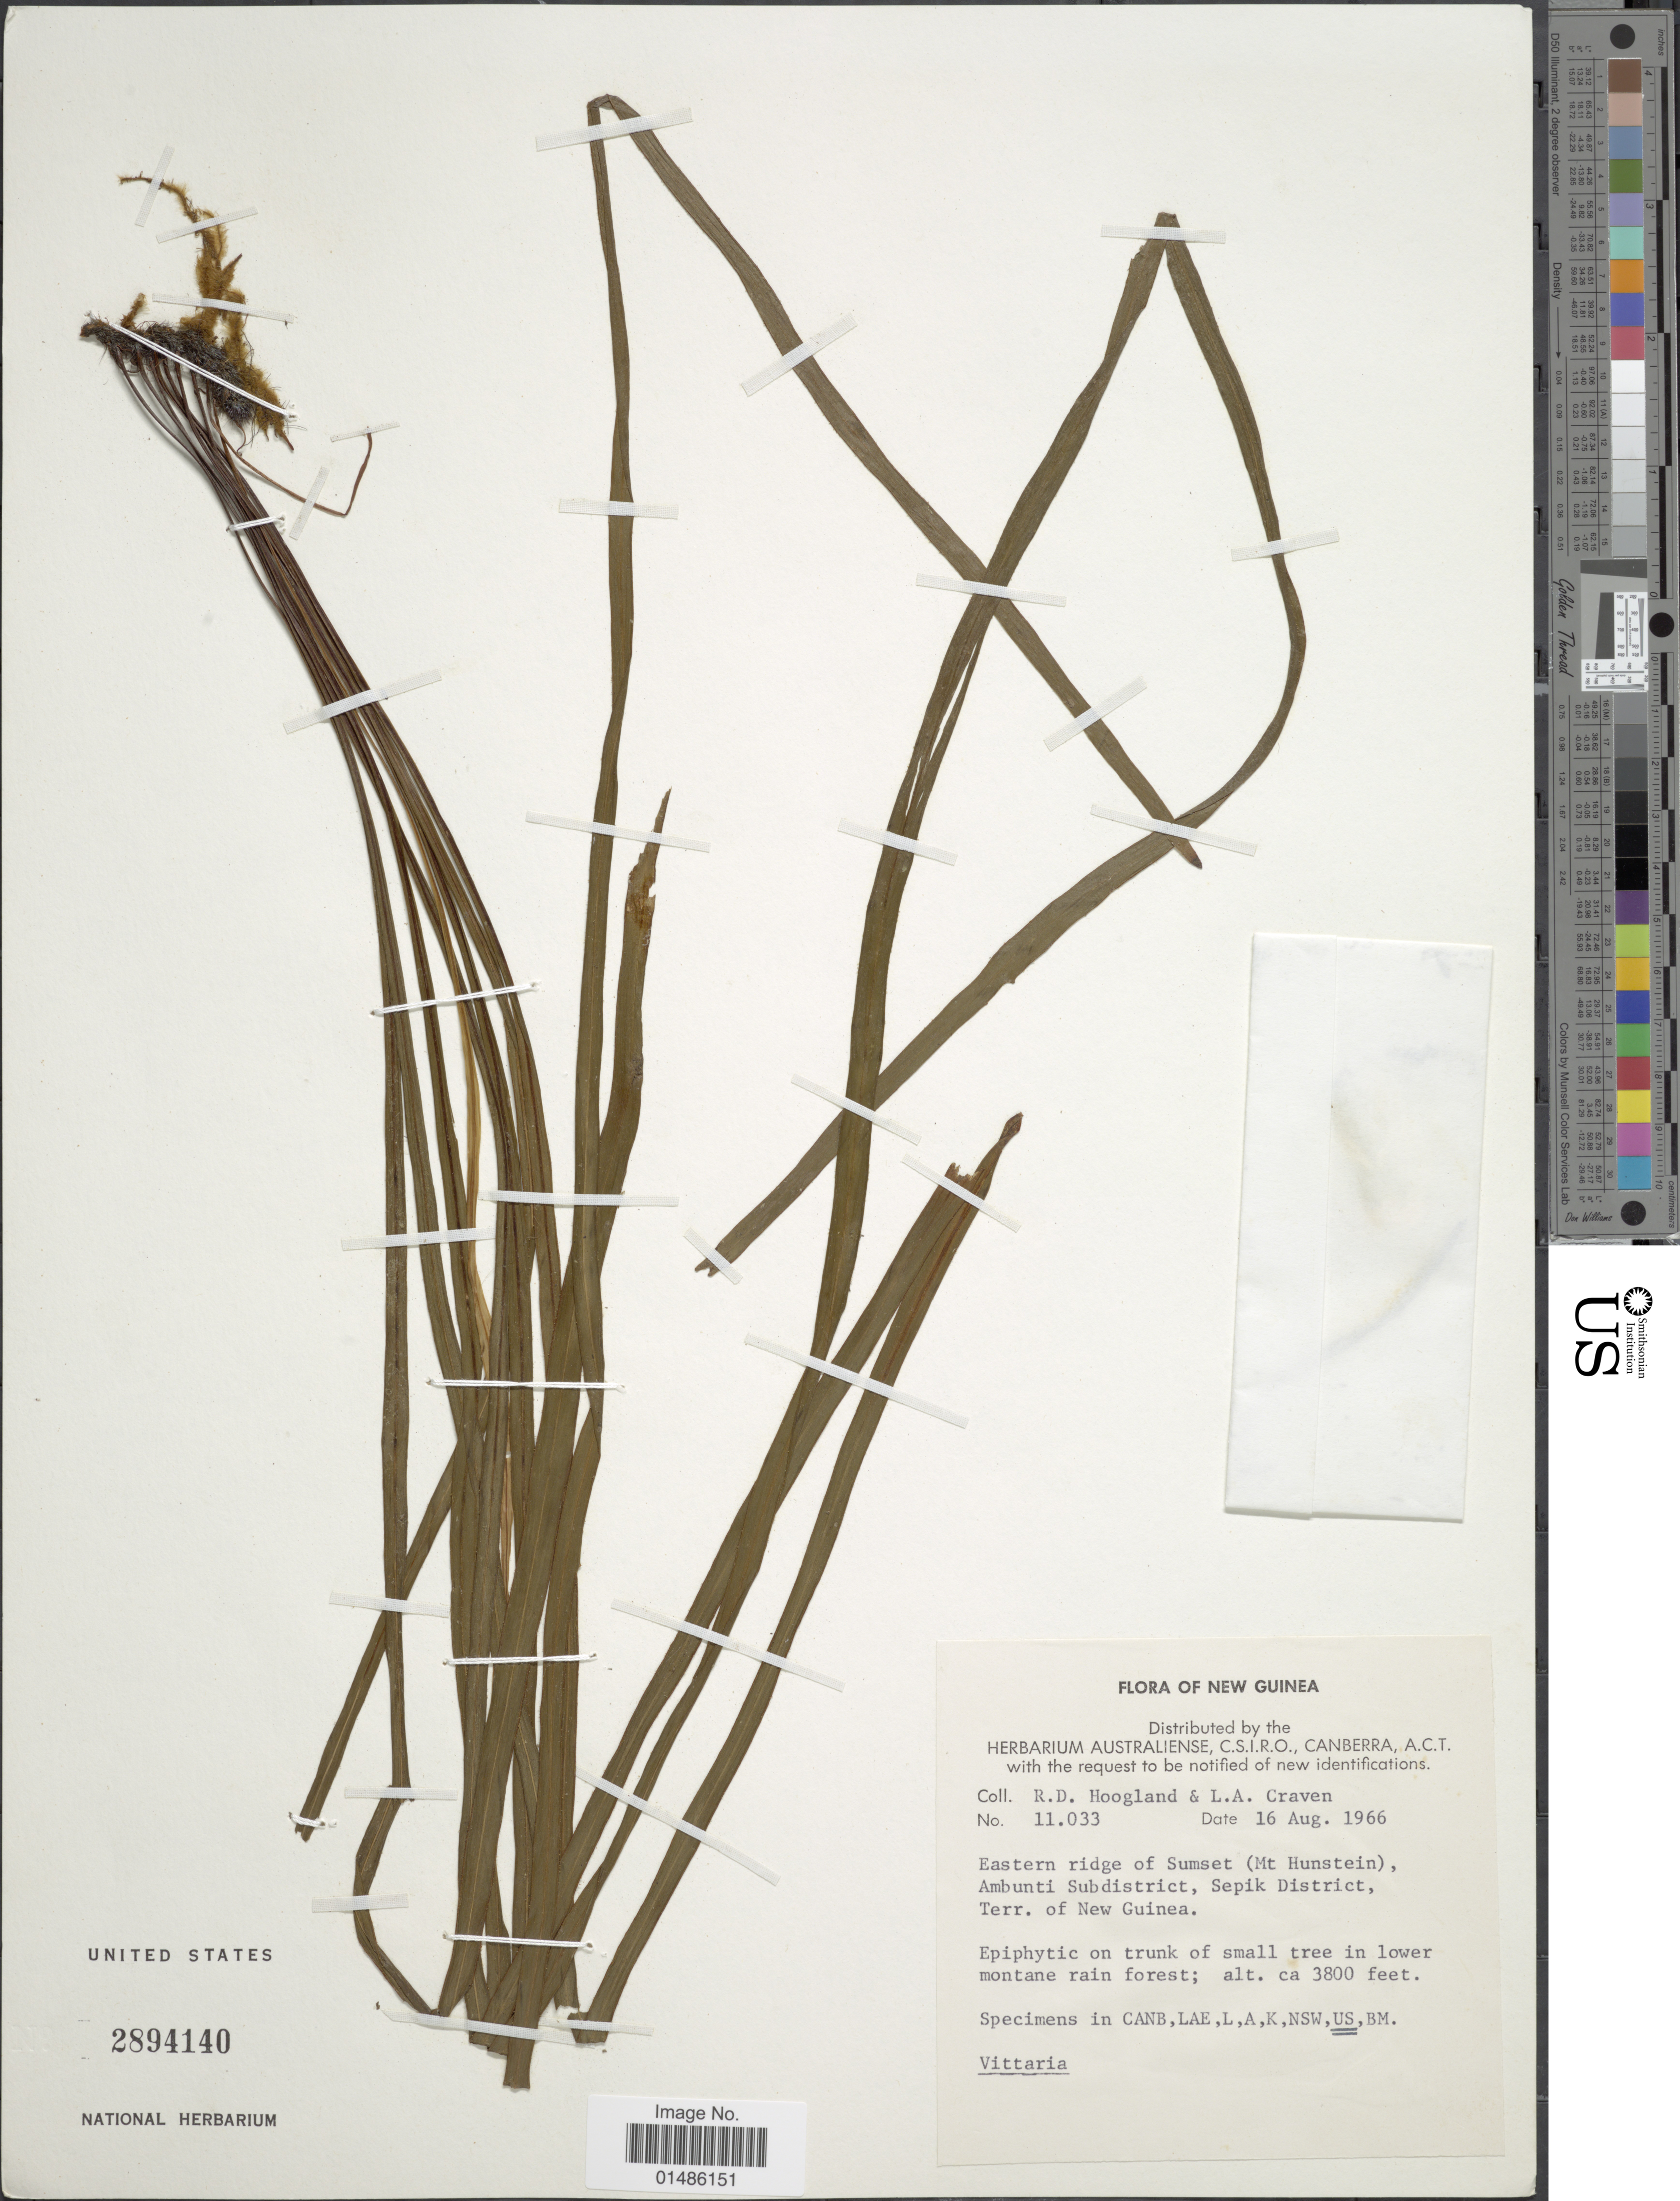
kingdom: Plantae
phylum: Tracheophyta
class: Polypodiopsida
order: Polypodiales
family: Pteridaceae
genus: Haplopteris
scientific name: Haplopteris sp.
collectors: R. D. Hoogland & L. A. Craven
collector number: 11033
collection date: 1966-08-16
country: Papua New Guinea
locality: New Guinea. Eastern ridge of Sumset (Mt Hunstein), Ambunti Subdistrict, Sepik District, Terr. of New Guinea.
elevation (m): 1158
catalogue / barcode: US 2894140